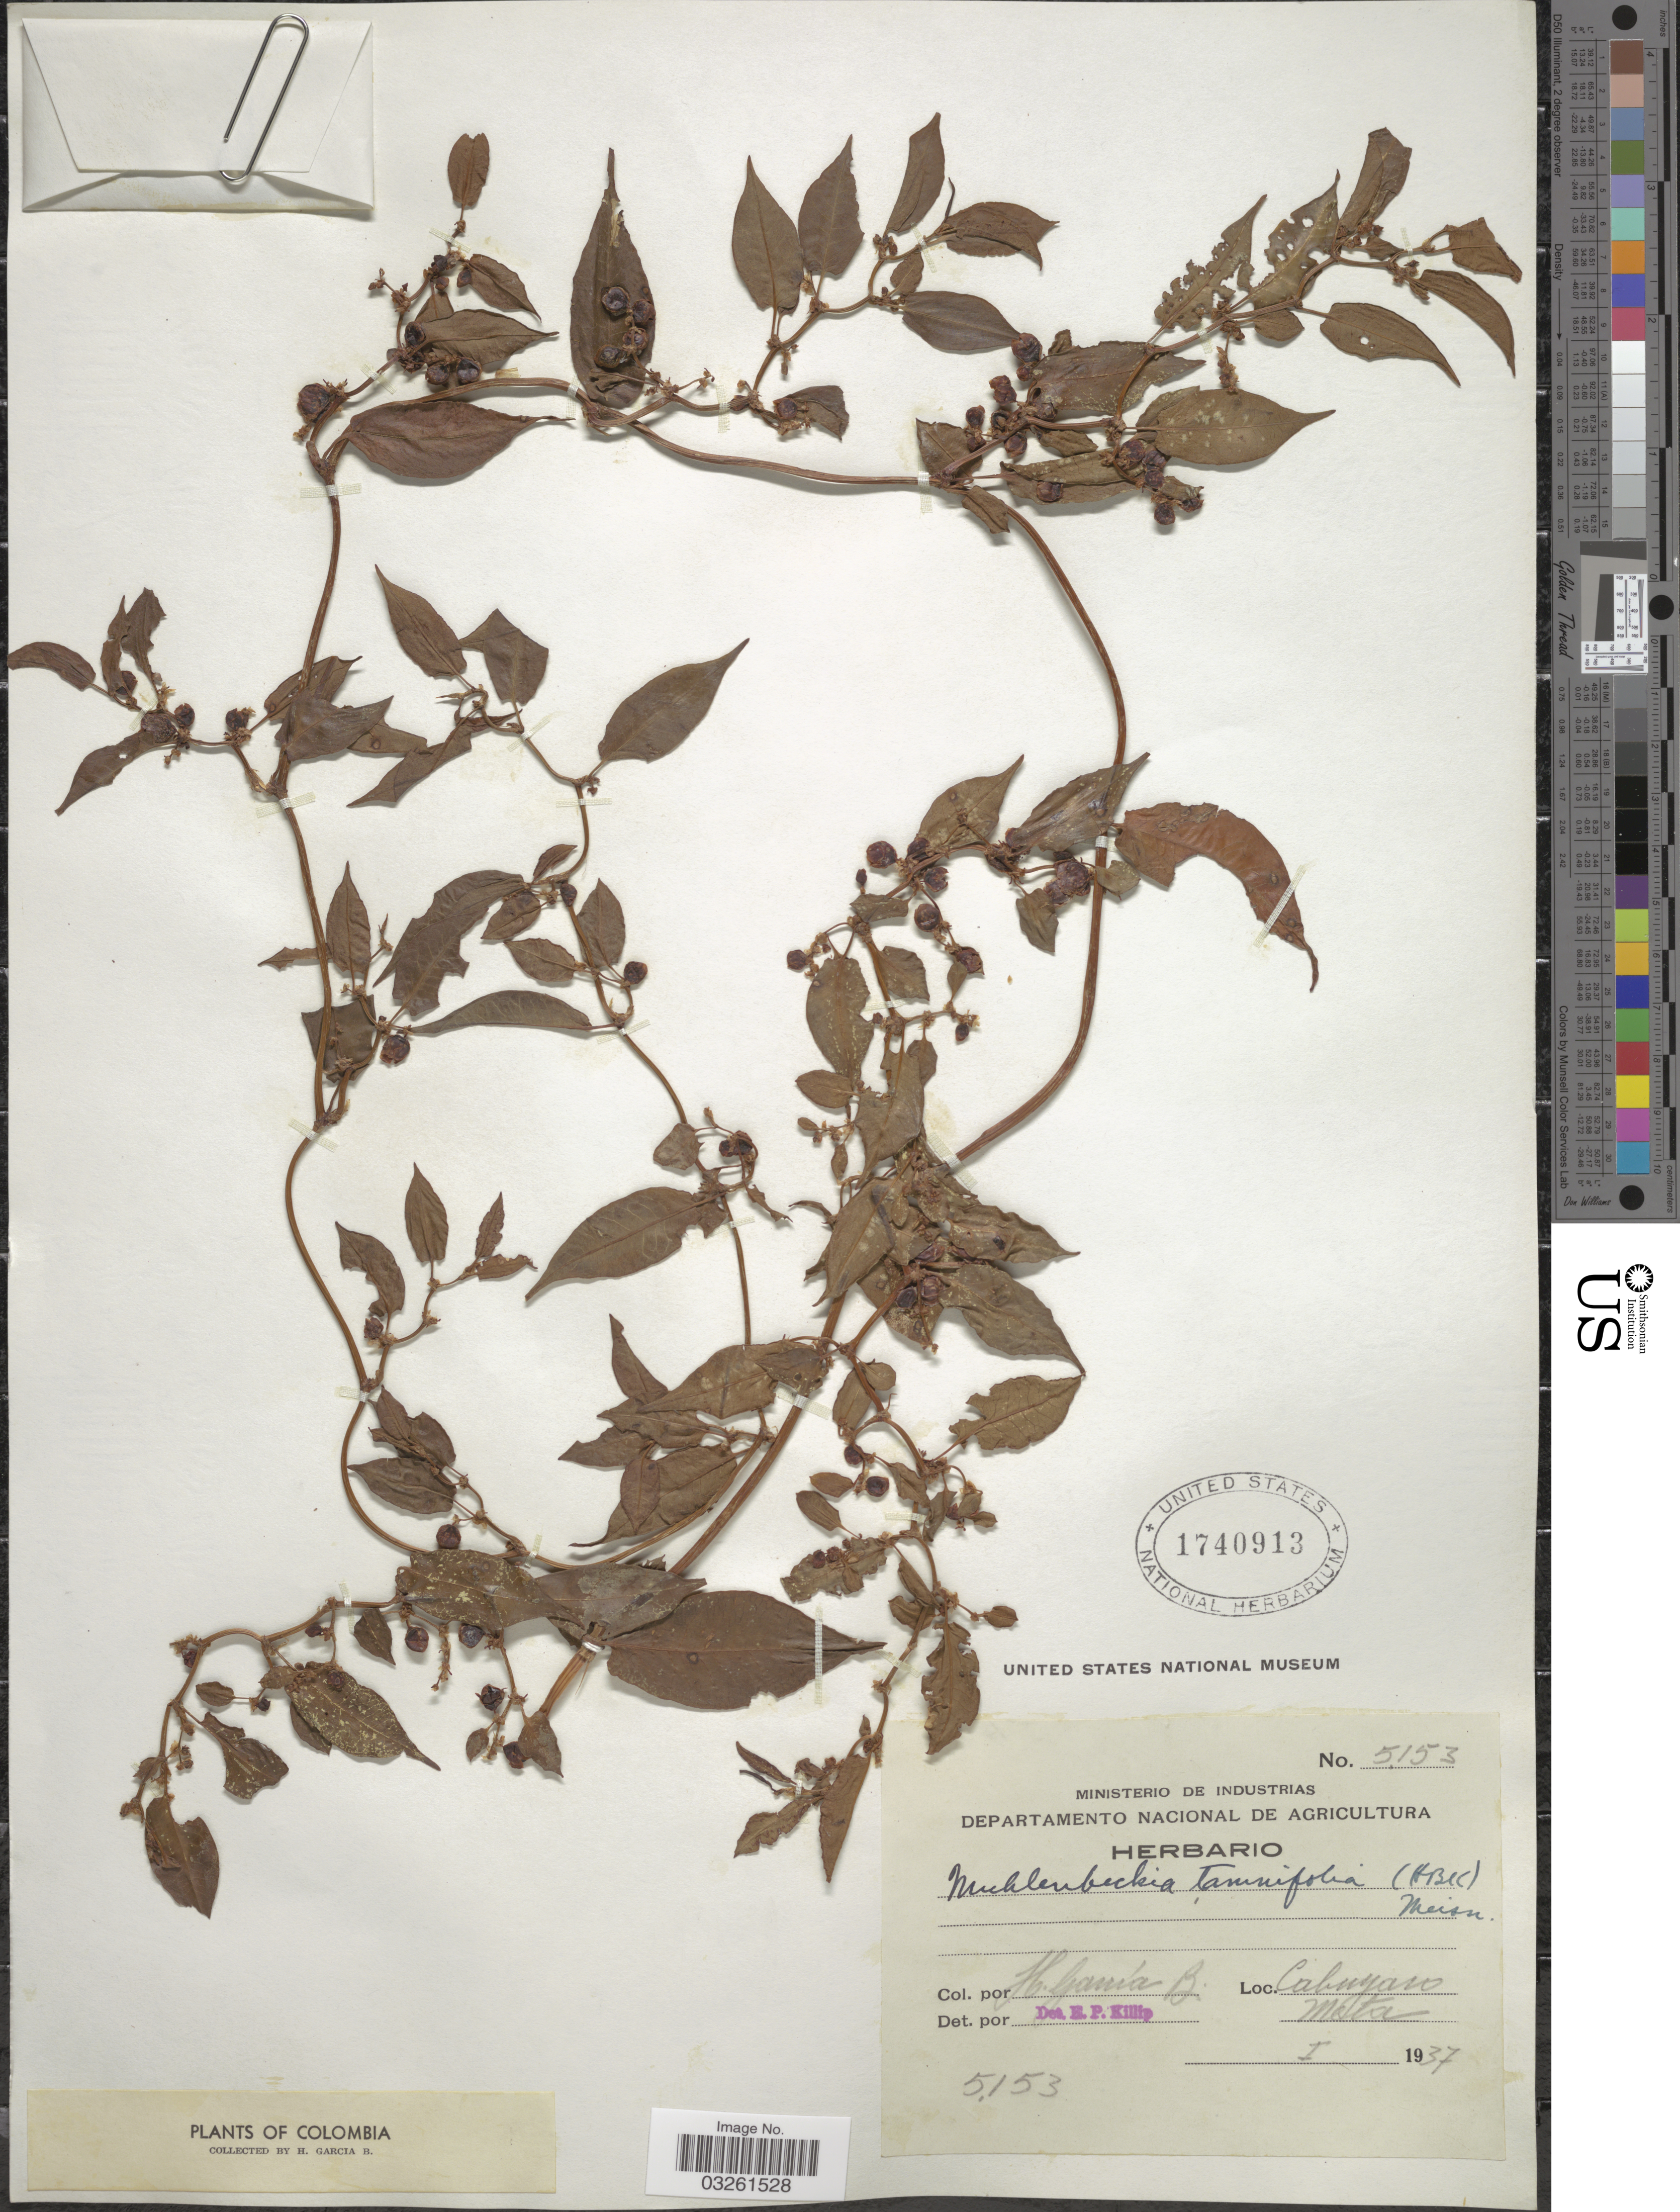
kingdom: Plantae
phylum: Tracheophyta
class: Magnoliopsida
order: Caryophyllales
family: Polygonaceae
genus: Muehlenbeckia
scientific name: Muehlenbeckia tamnifolia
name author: (Kunth) Meisn.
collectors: H. García B.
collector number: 5153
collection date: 1937-01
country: Colombia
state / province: Meta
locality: Cabuyaro.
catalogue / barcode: US 1740913